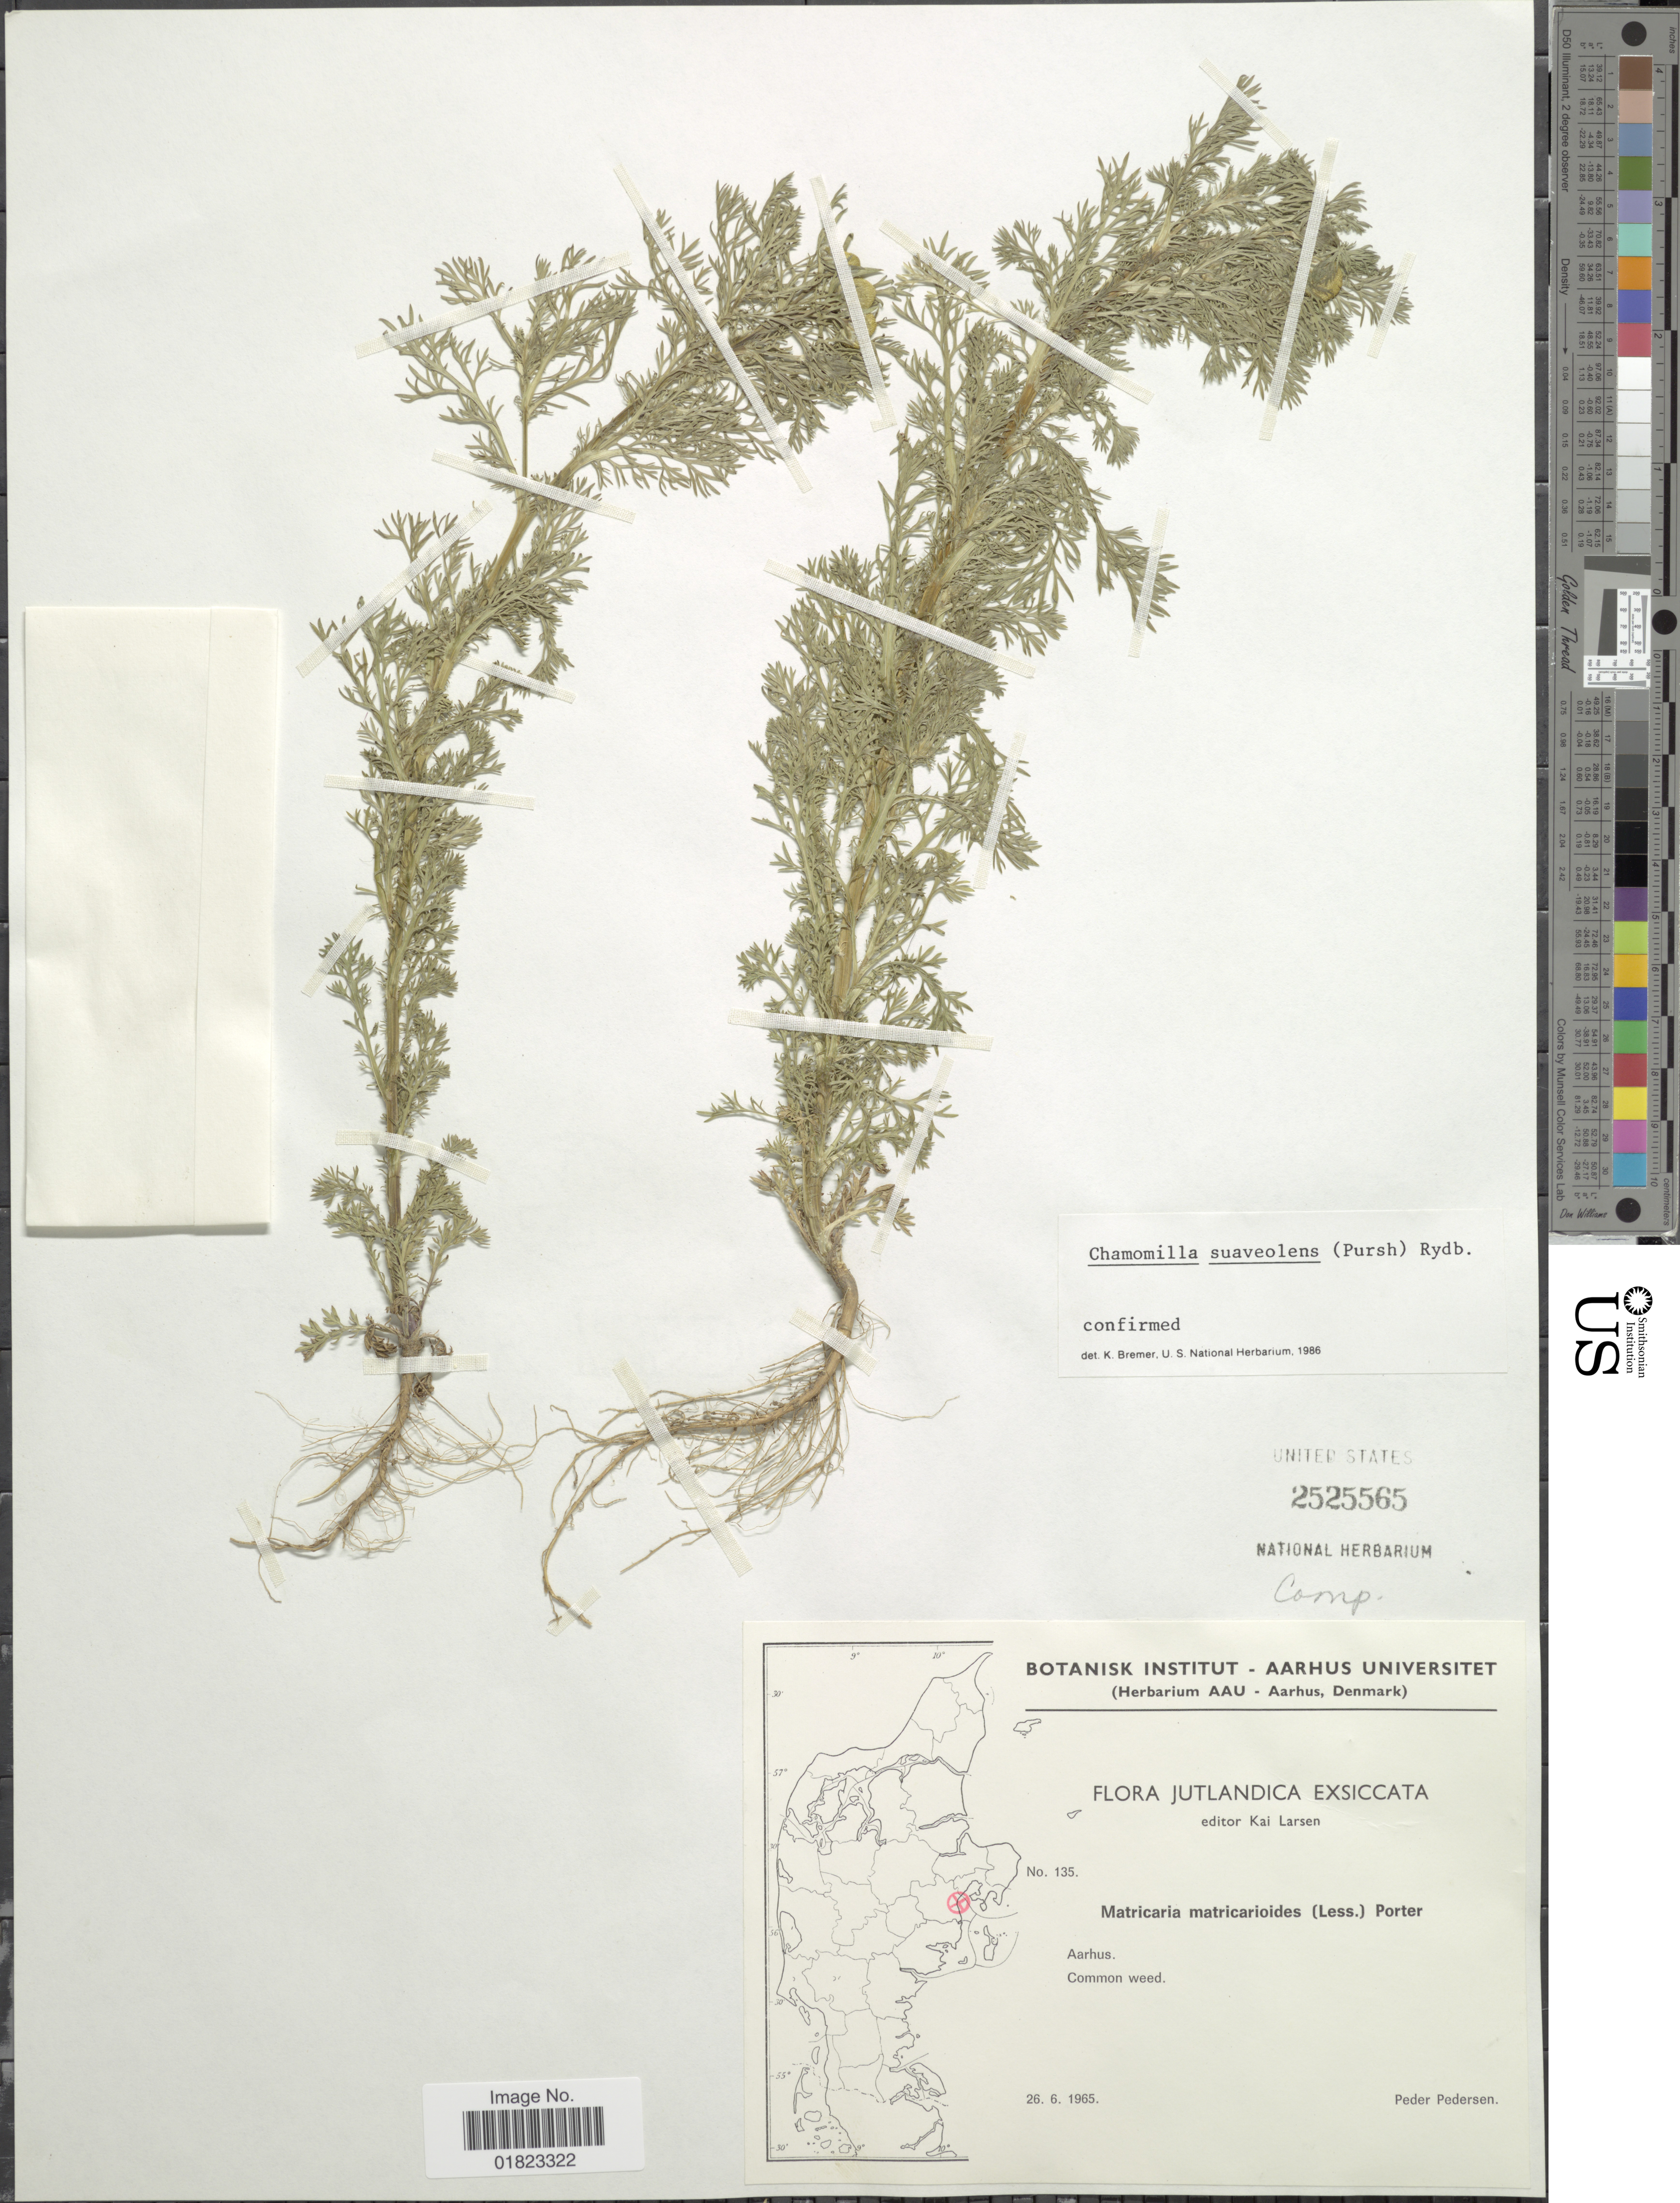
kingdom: Plantae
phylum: Tracheophyta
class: Magnoliopsida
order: Asterales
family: Asteraceae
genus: Matricaria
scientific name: Matricaria matricarioides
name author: (Less.) Porter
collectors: P. Pedersen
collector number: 135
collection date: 1965-06-26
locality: Jutlandica, Aarhuis.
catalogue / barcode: US 2525565